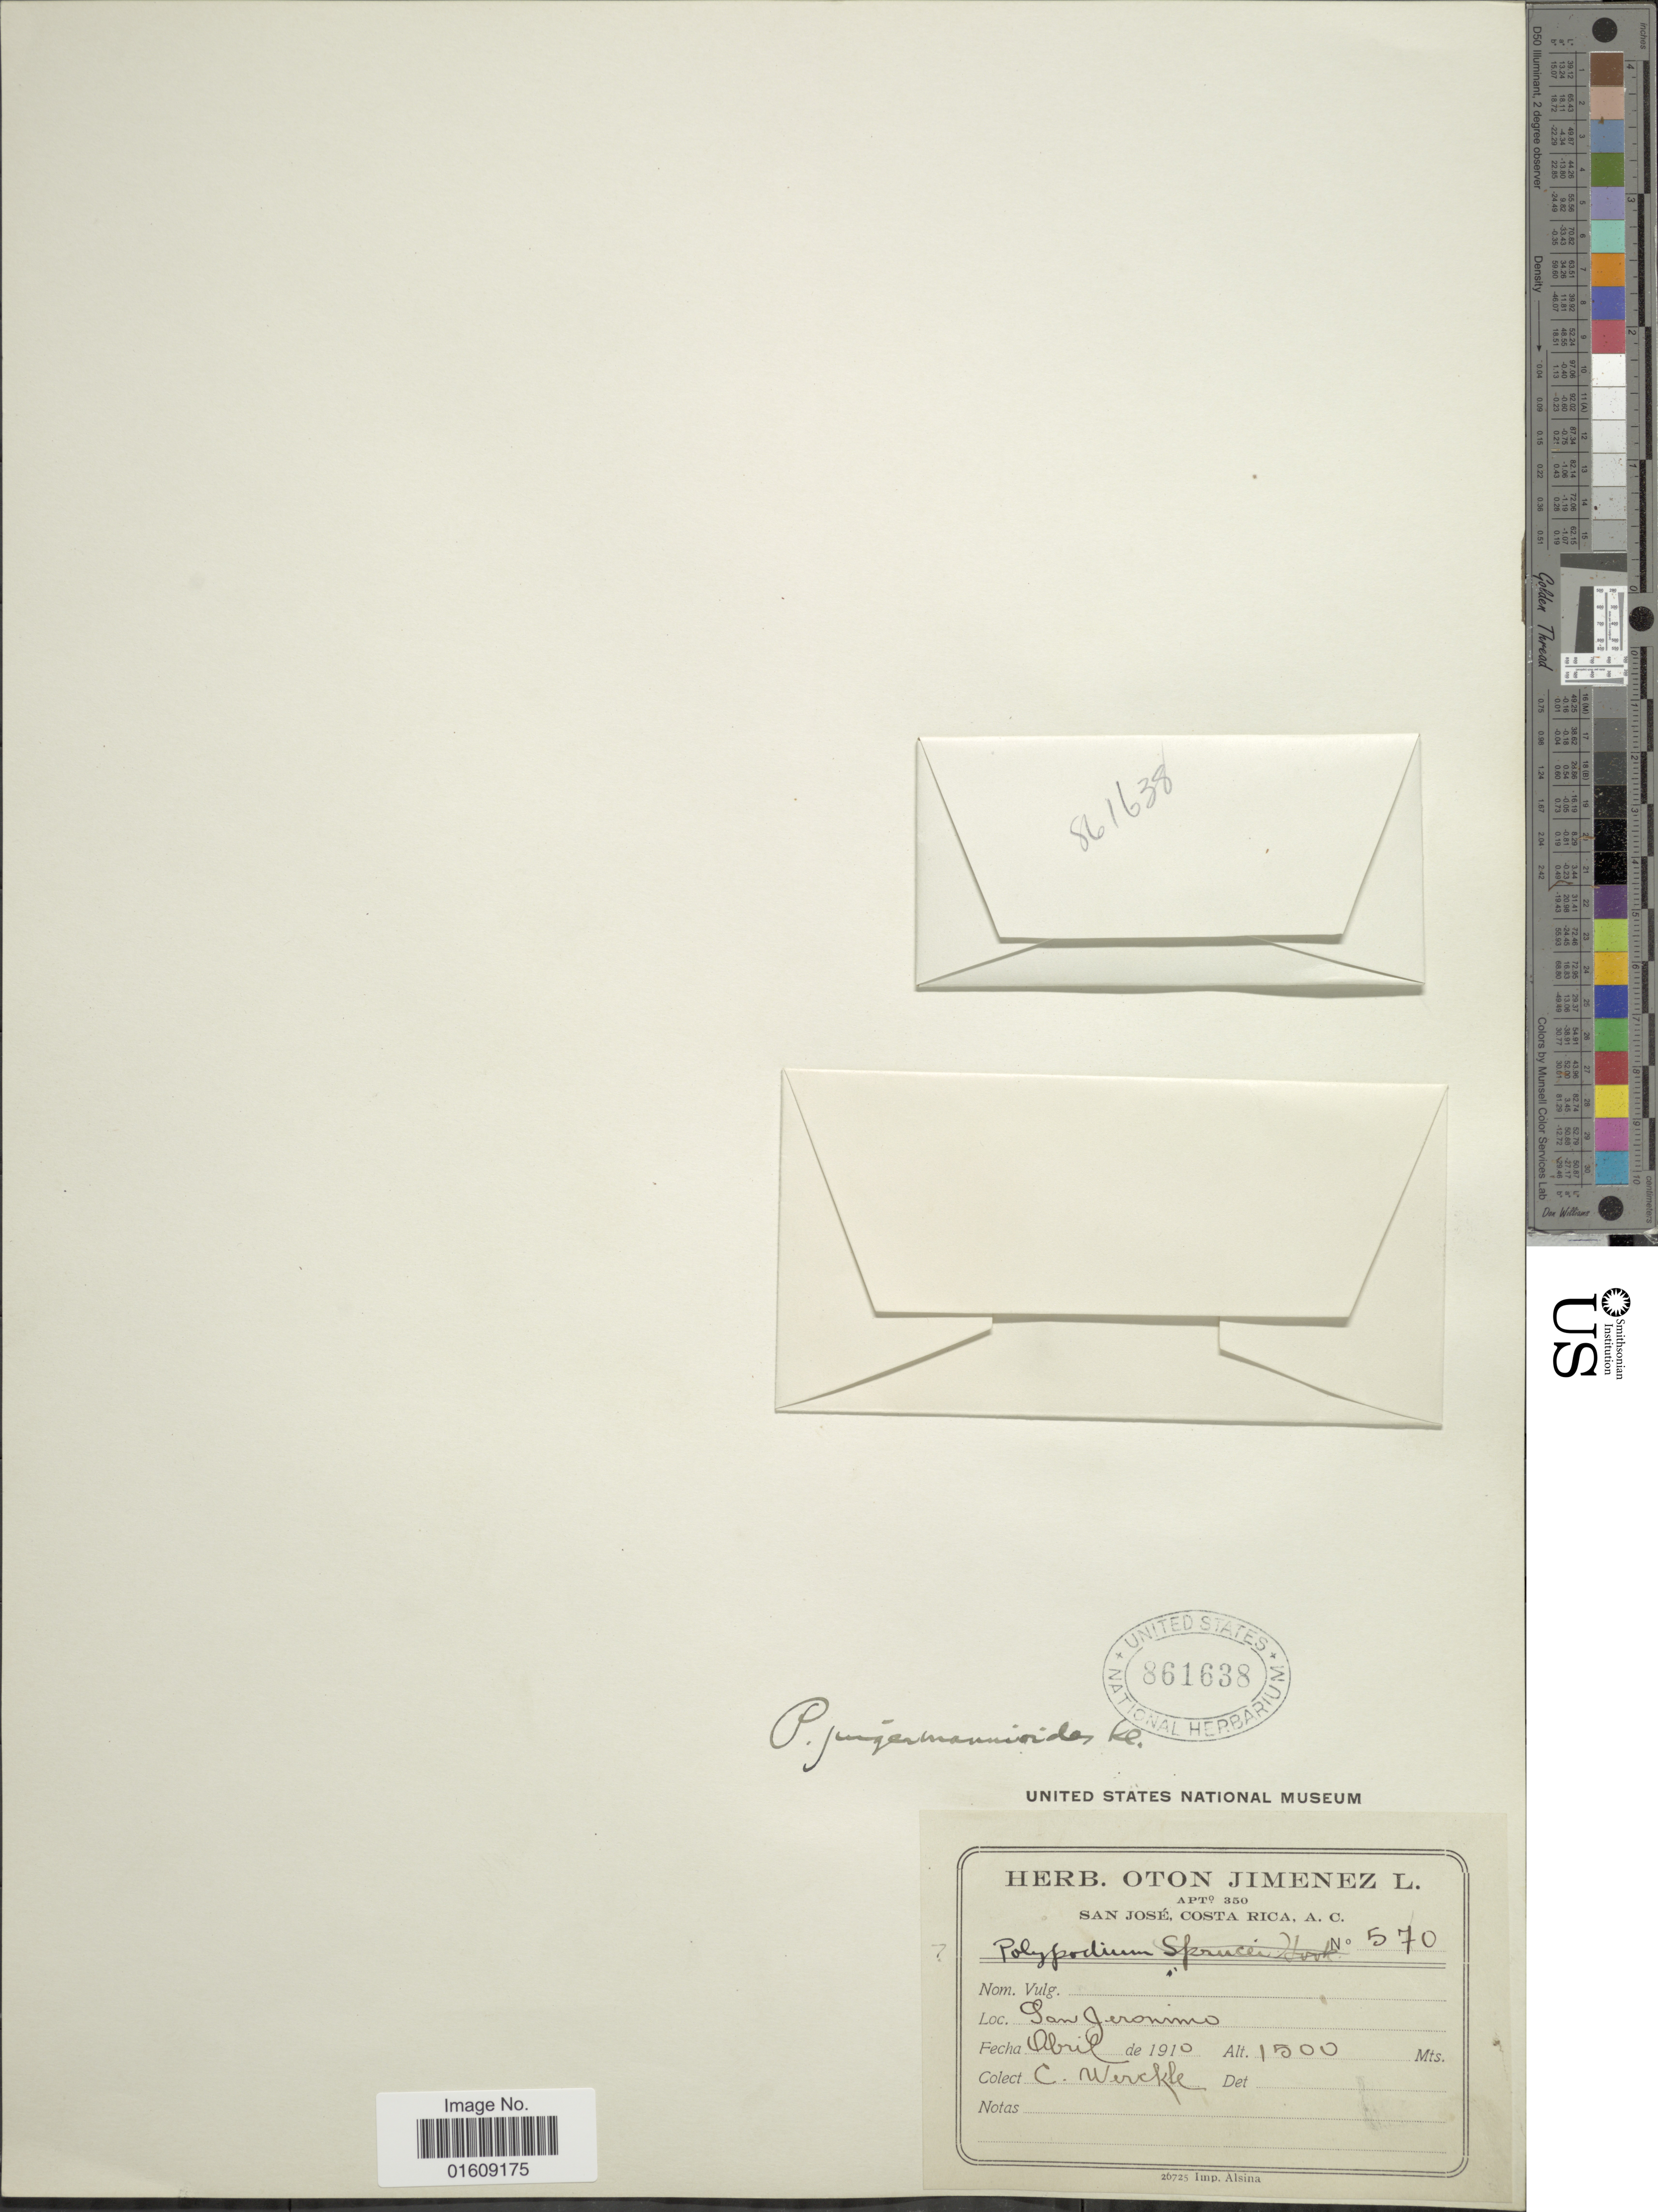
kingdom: Plantae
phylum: Tracheophyta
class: Polypodiopsida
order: Polypodiales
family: Polypodiaceae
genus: Ceradenia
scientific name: Ceradenia jungermannioides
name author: (Klotzsch) L.E. Bishop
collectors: C. Wercklé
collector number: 570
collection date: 1910-04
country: Costa Rica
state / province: San José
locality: San José, Costa Rica, A.C., San Jeronimo.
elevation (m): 1500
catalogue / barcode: US 861638